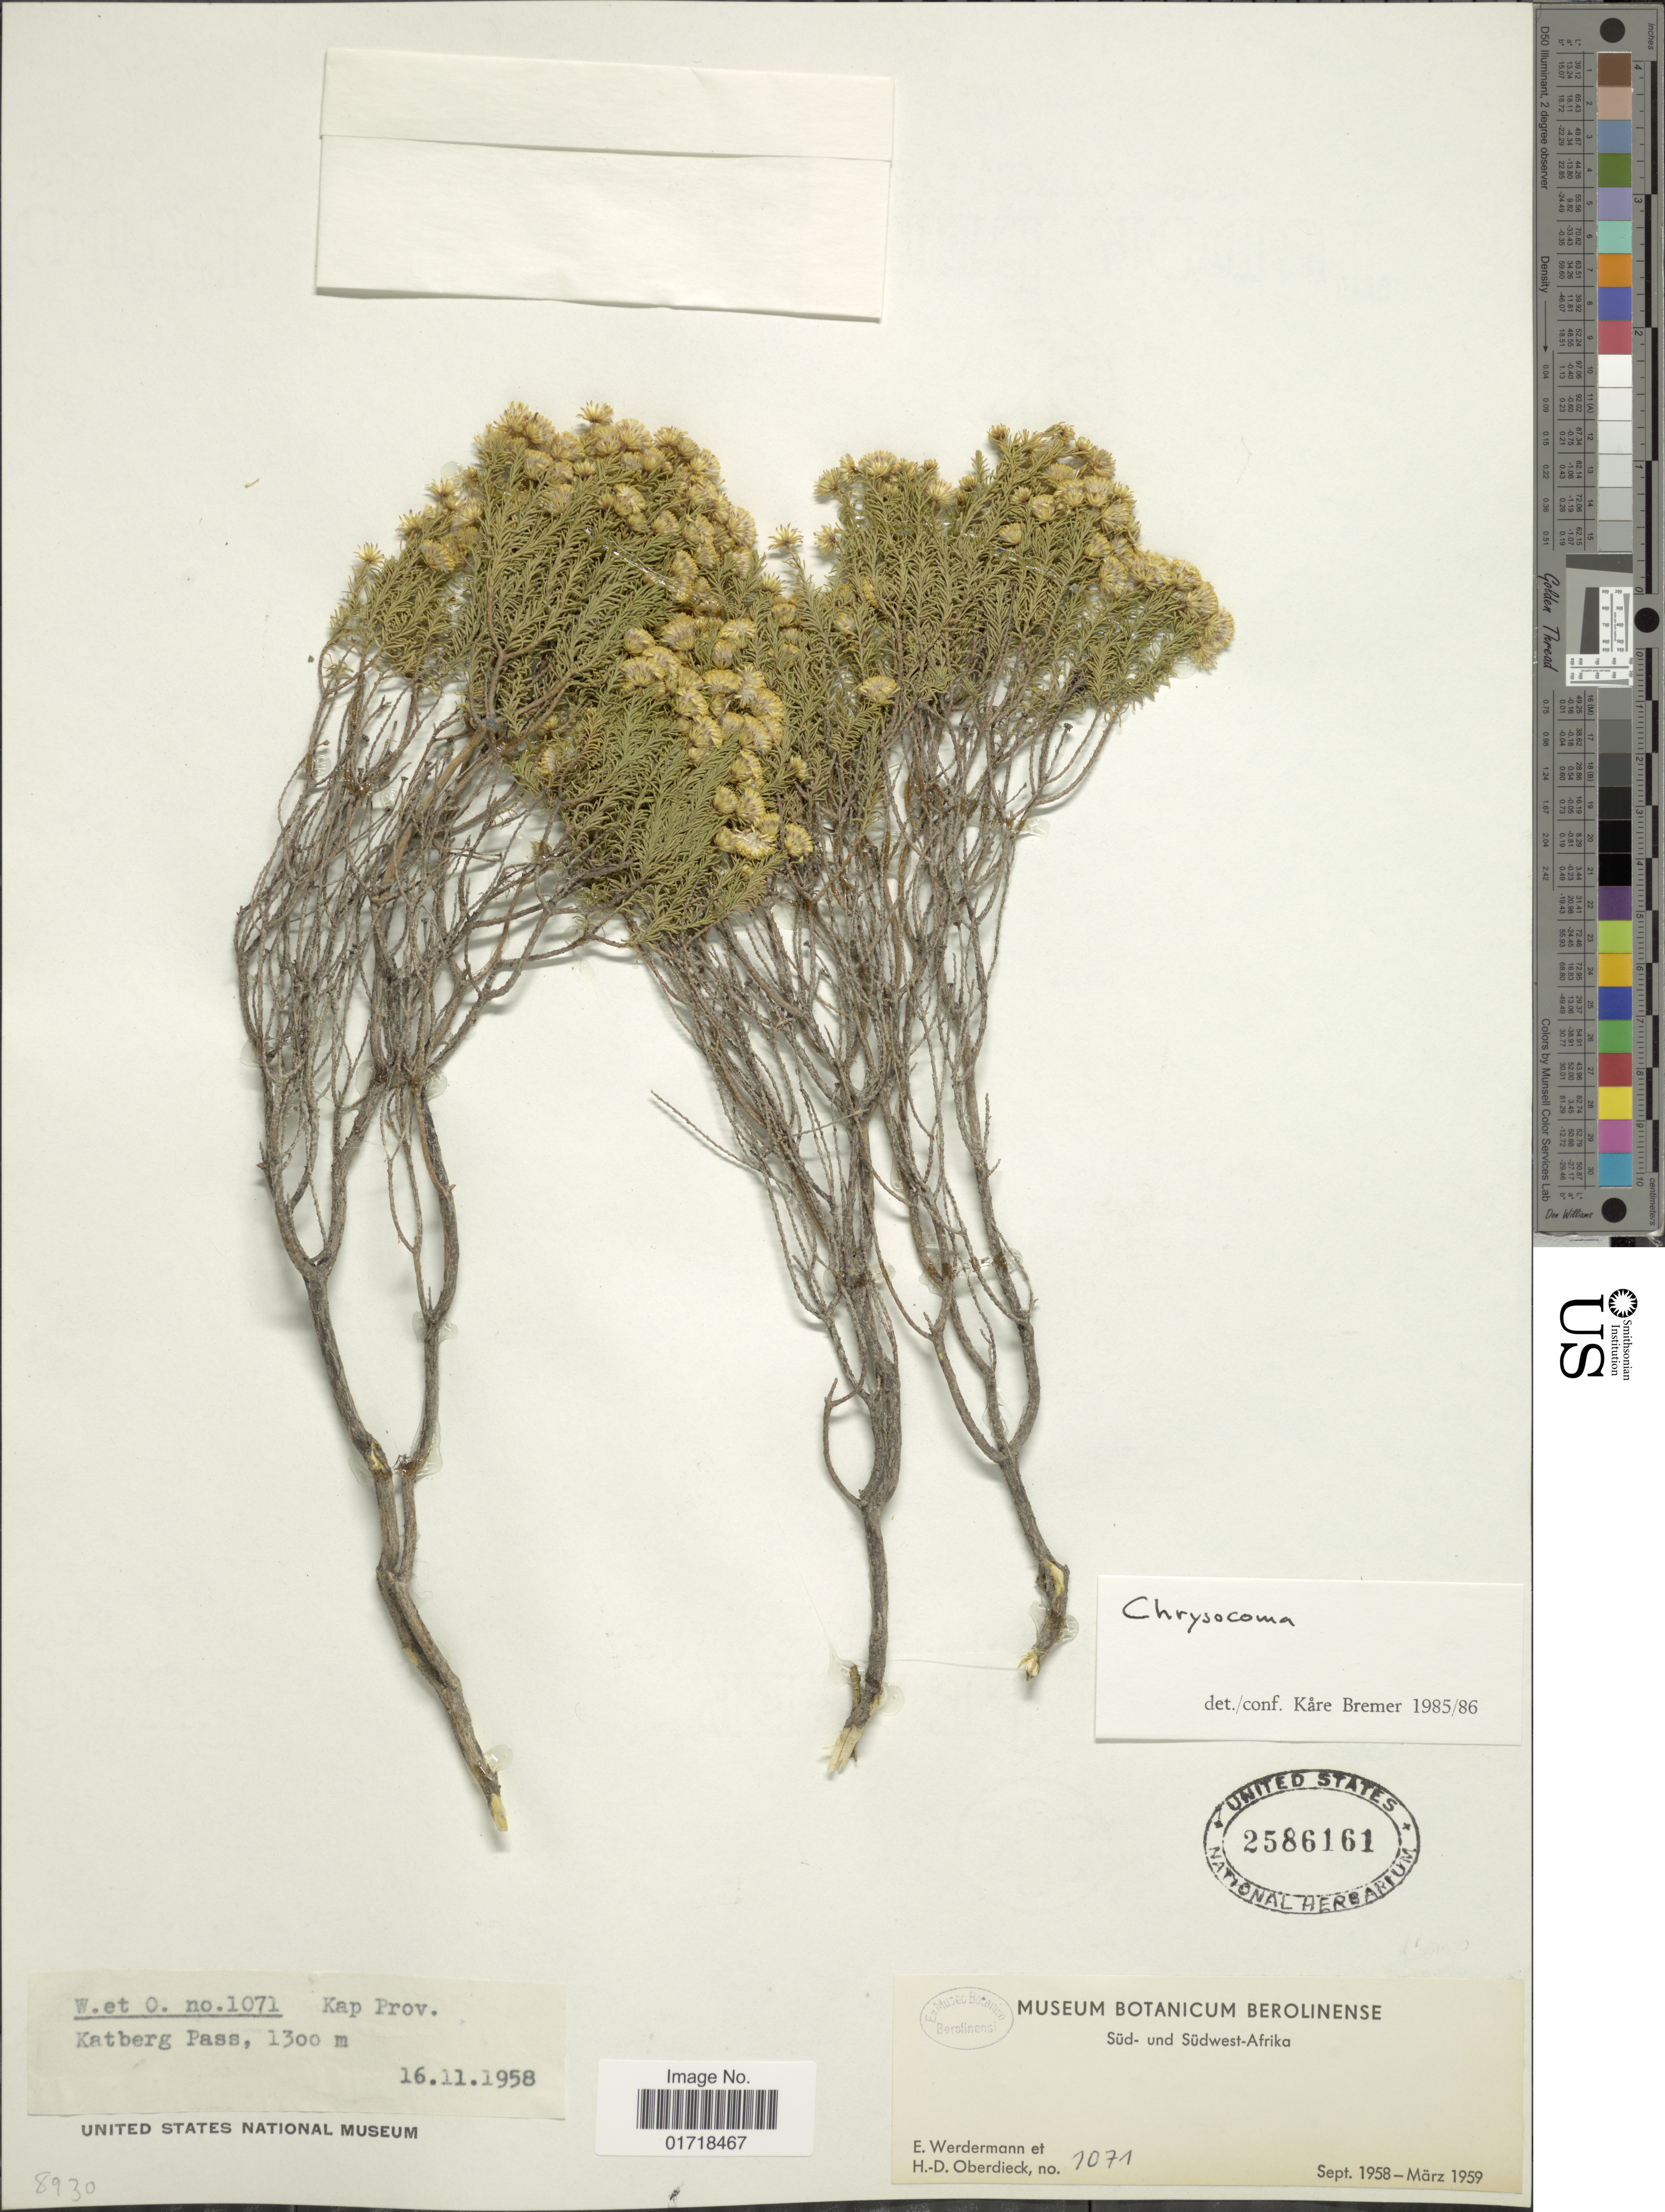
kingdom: Plantae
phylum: Tracheophyta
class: Magnoliopsida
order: Asterales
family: Asteraceae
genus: Chrysocoma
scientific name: Chrysocoma sp.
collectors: E. Werdermann & H. Oberdieck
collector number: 1071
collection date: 1958-11-16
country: South Africa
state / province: Eastern Cape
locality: Katberg Pass.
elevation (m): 1300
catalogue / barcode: US 2586161